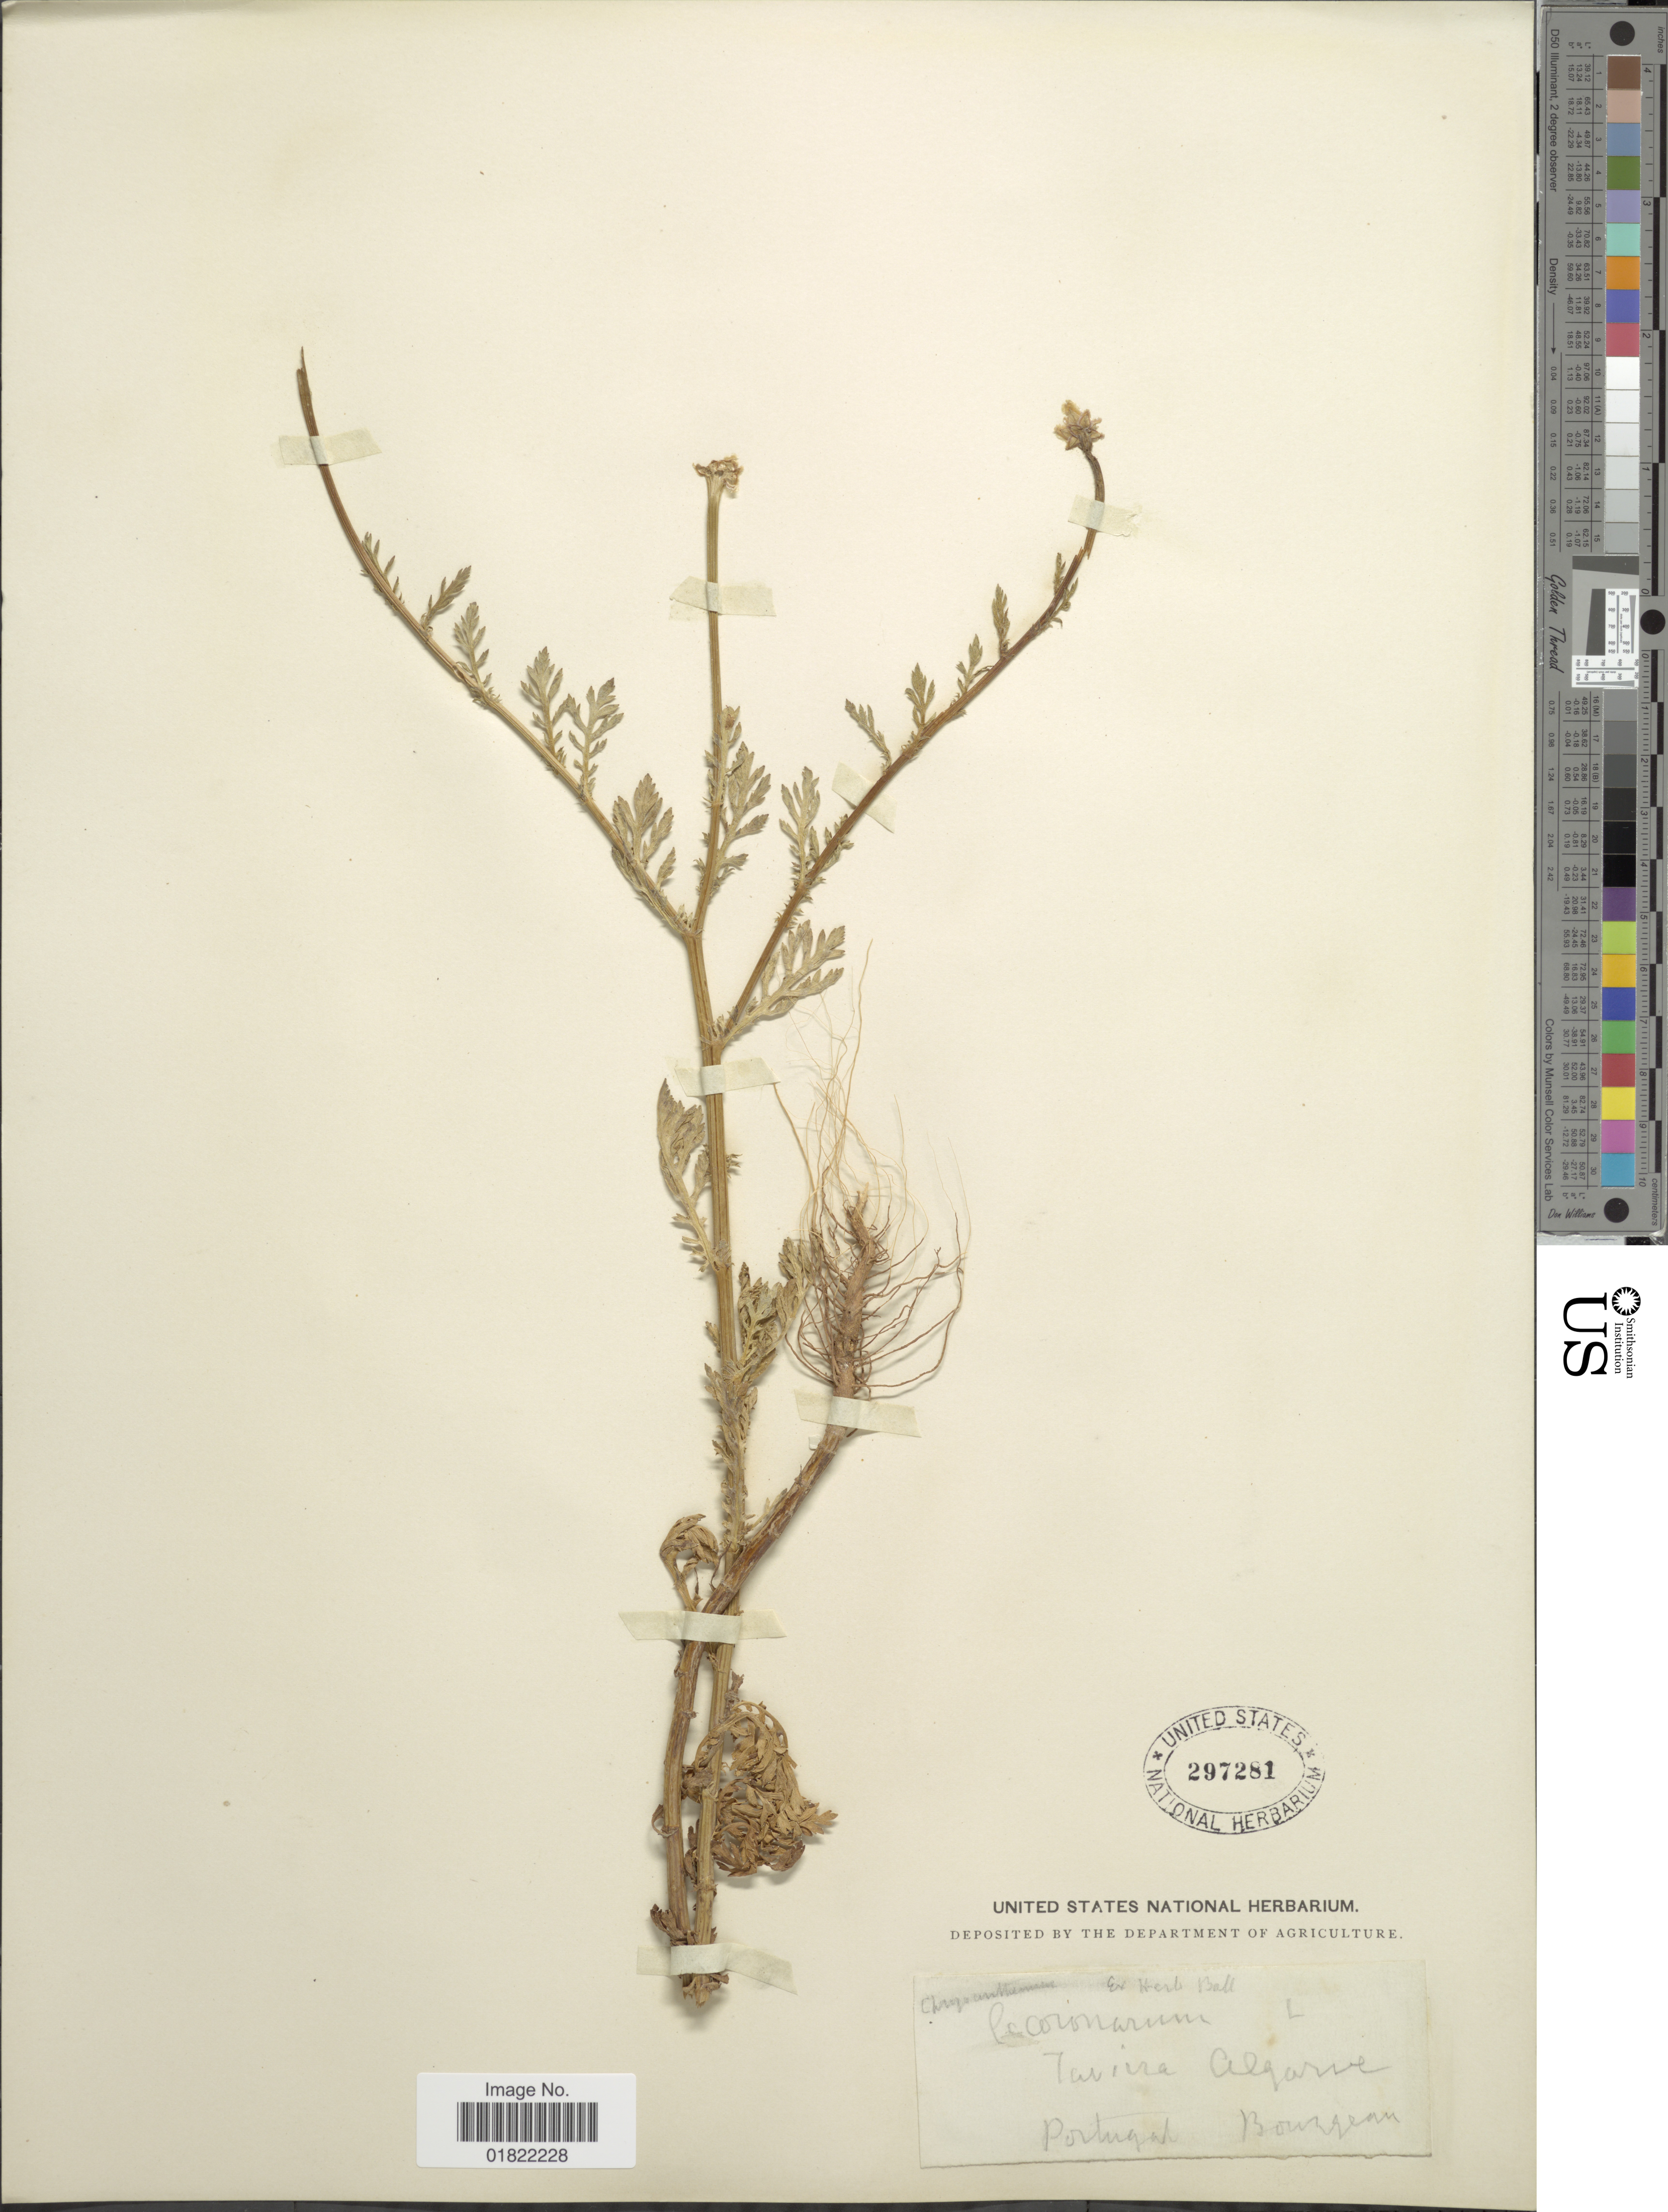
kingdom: Plantae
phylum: Tracheophyta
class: Magnoliopsida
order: Asterales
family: Asteraceae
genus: Chrysanthemum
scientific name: Chrysanthemum coronarium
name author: L.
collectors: -. Bourgeau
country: Portugal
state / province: Azores (Aut. Reg.)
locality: Tavira Algarve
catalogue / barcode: US 297281